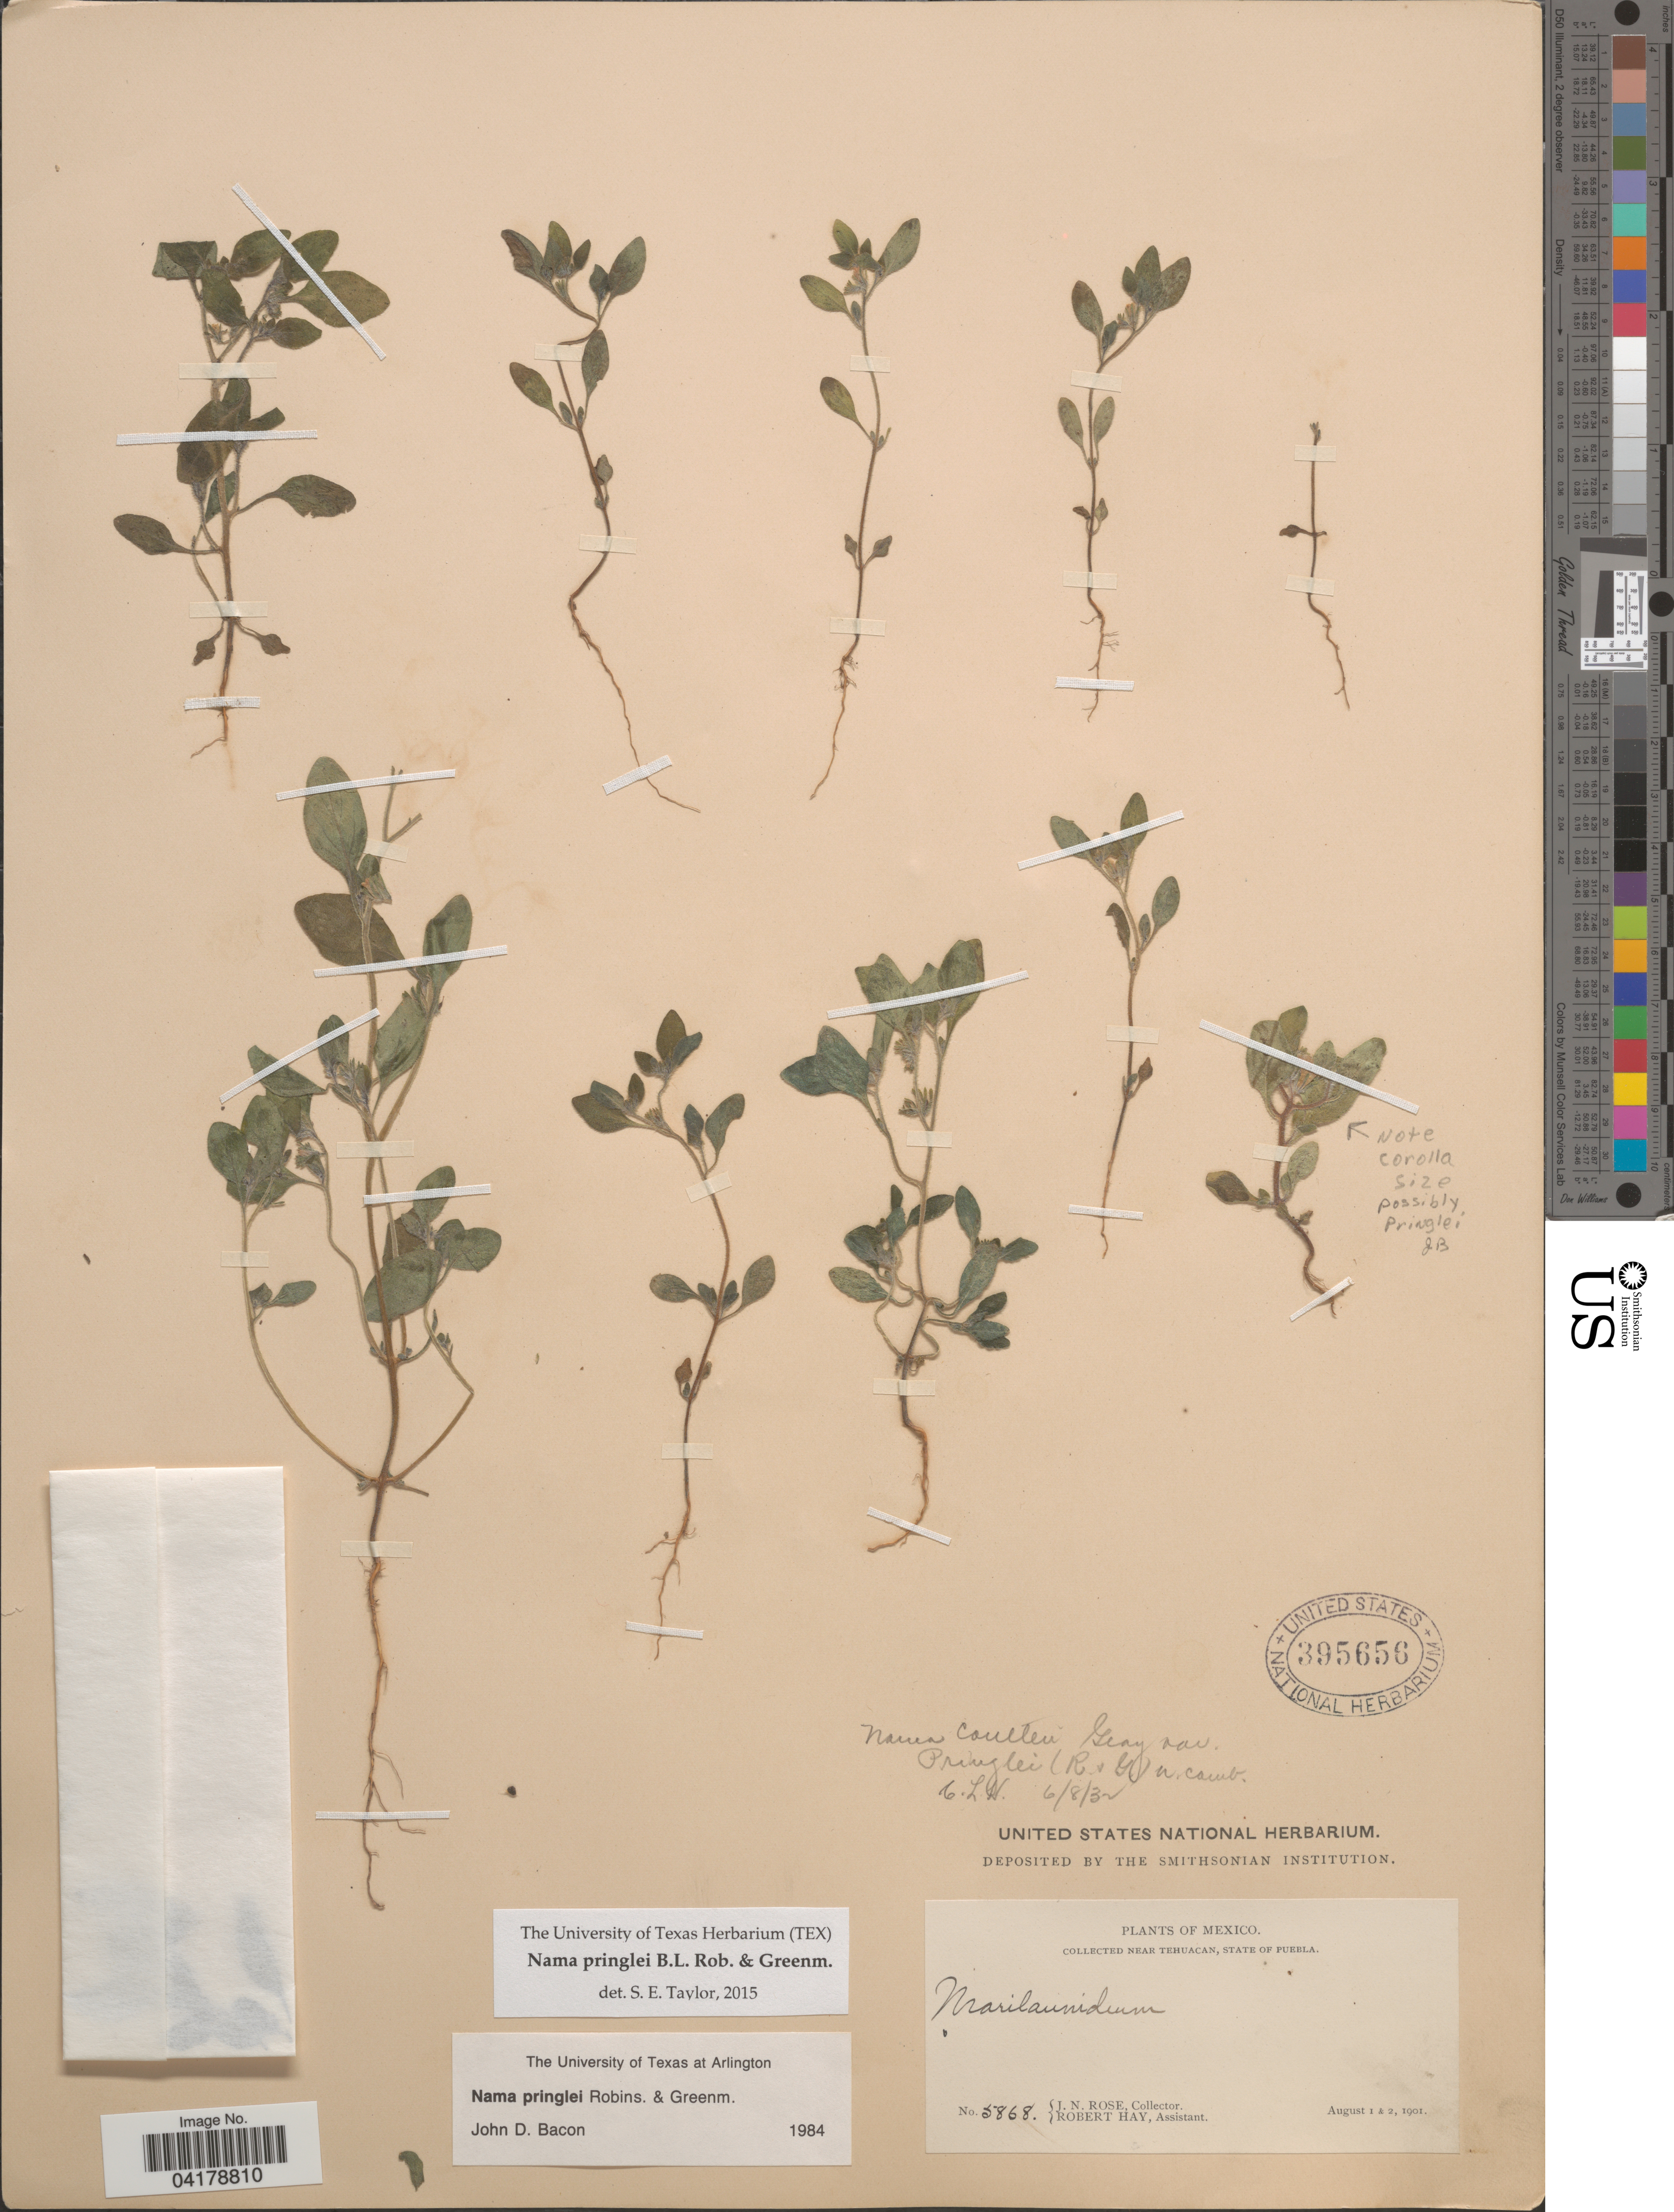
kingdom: Plantae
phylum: Tracheophyta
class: Magnoliopsida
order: Boraginales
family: Namaceae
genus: Nama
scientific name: Nama pringlei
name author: B.L. Rob. & Greenm.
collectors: J. N. Rose & R. Hay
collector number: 5868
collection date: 1901-08-01/1901-08-02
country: Mexico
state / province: Puebla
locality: Near Tehuacan.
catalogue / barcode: US 395656